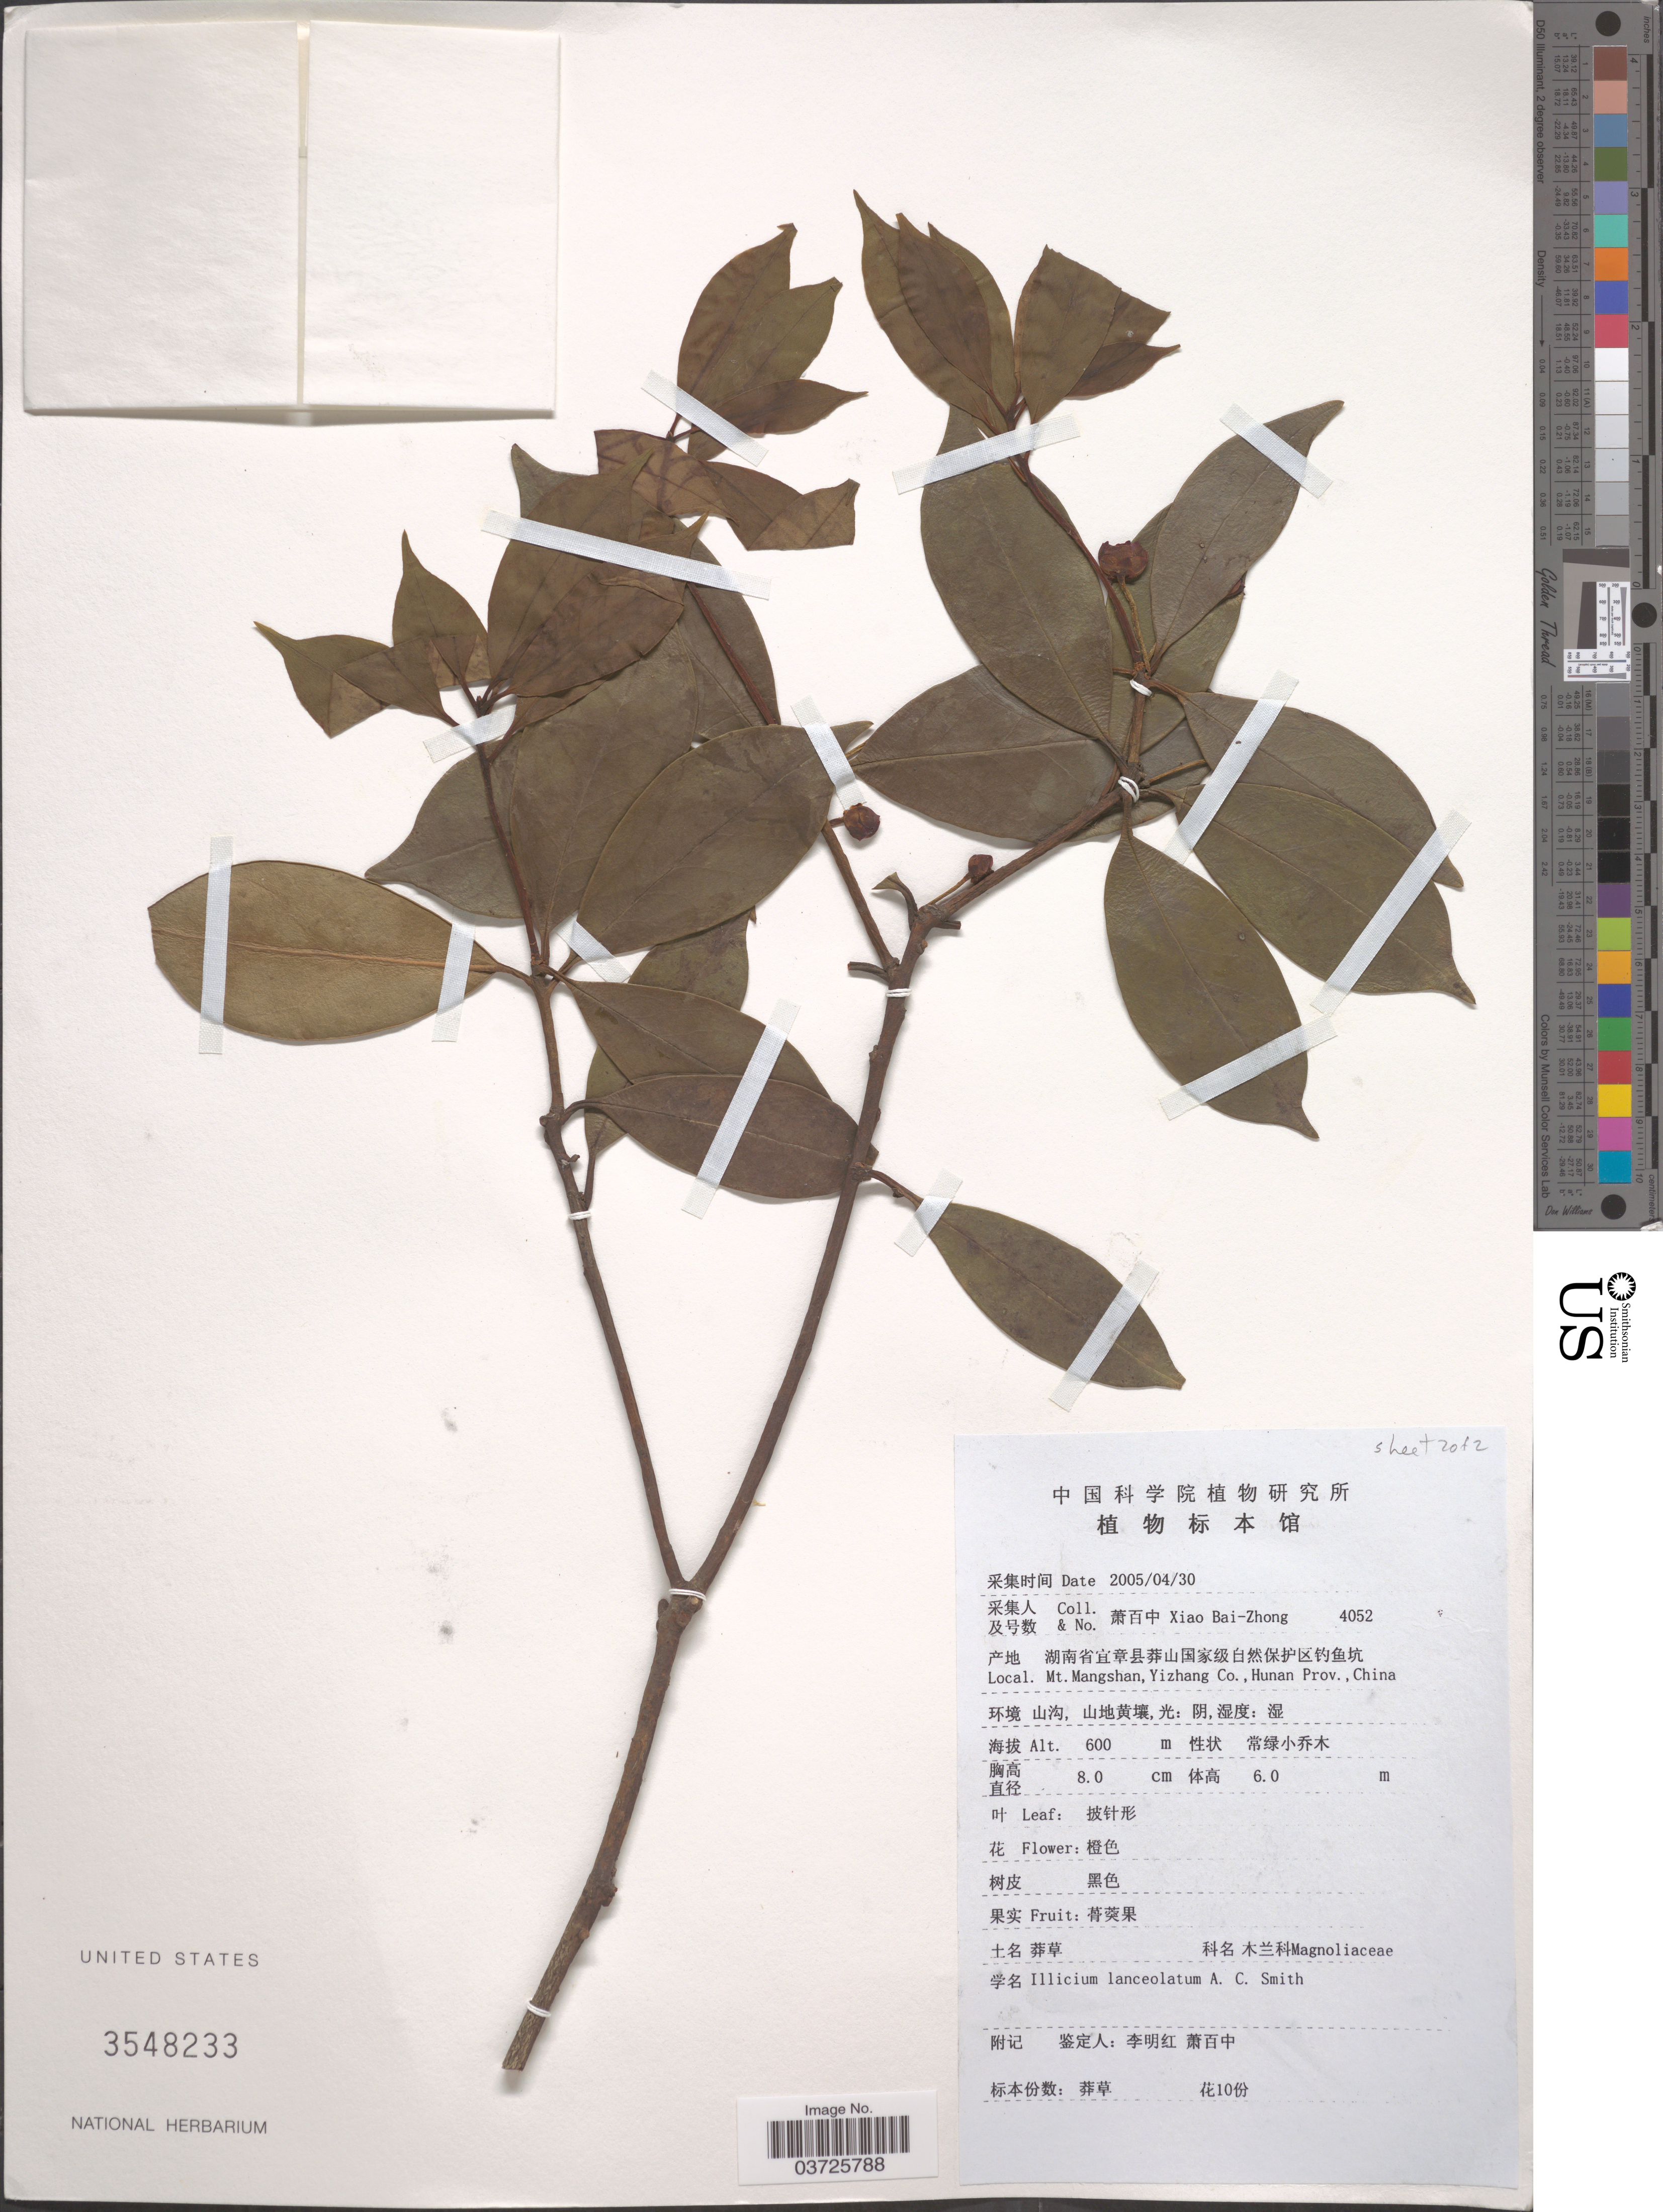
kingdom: Plantae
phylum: Tracheophyta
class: Magnoliopsida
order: Austrobaileyales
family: Schisandraceae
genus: Illicium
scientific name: Illicium lanceolatum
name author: A.C. Sm.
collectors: B. Z. Xiao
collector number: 4052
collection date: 2005-04-30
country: China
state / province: Hunan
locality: Mt. Mangshan, Yizhang Co.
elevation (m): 600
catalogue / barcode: US 3548233